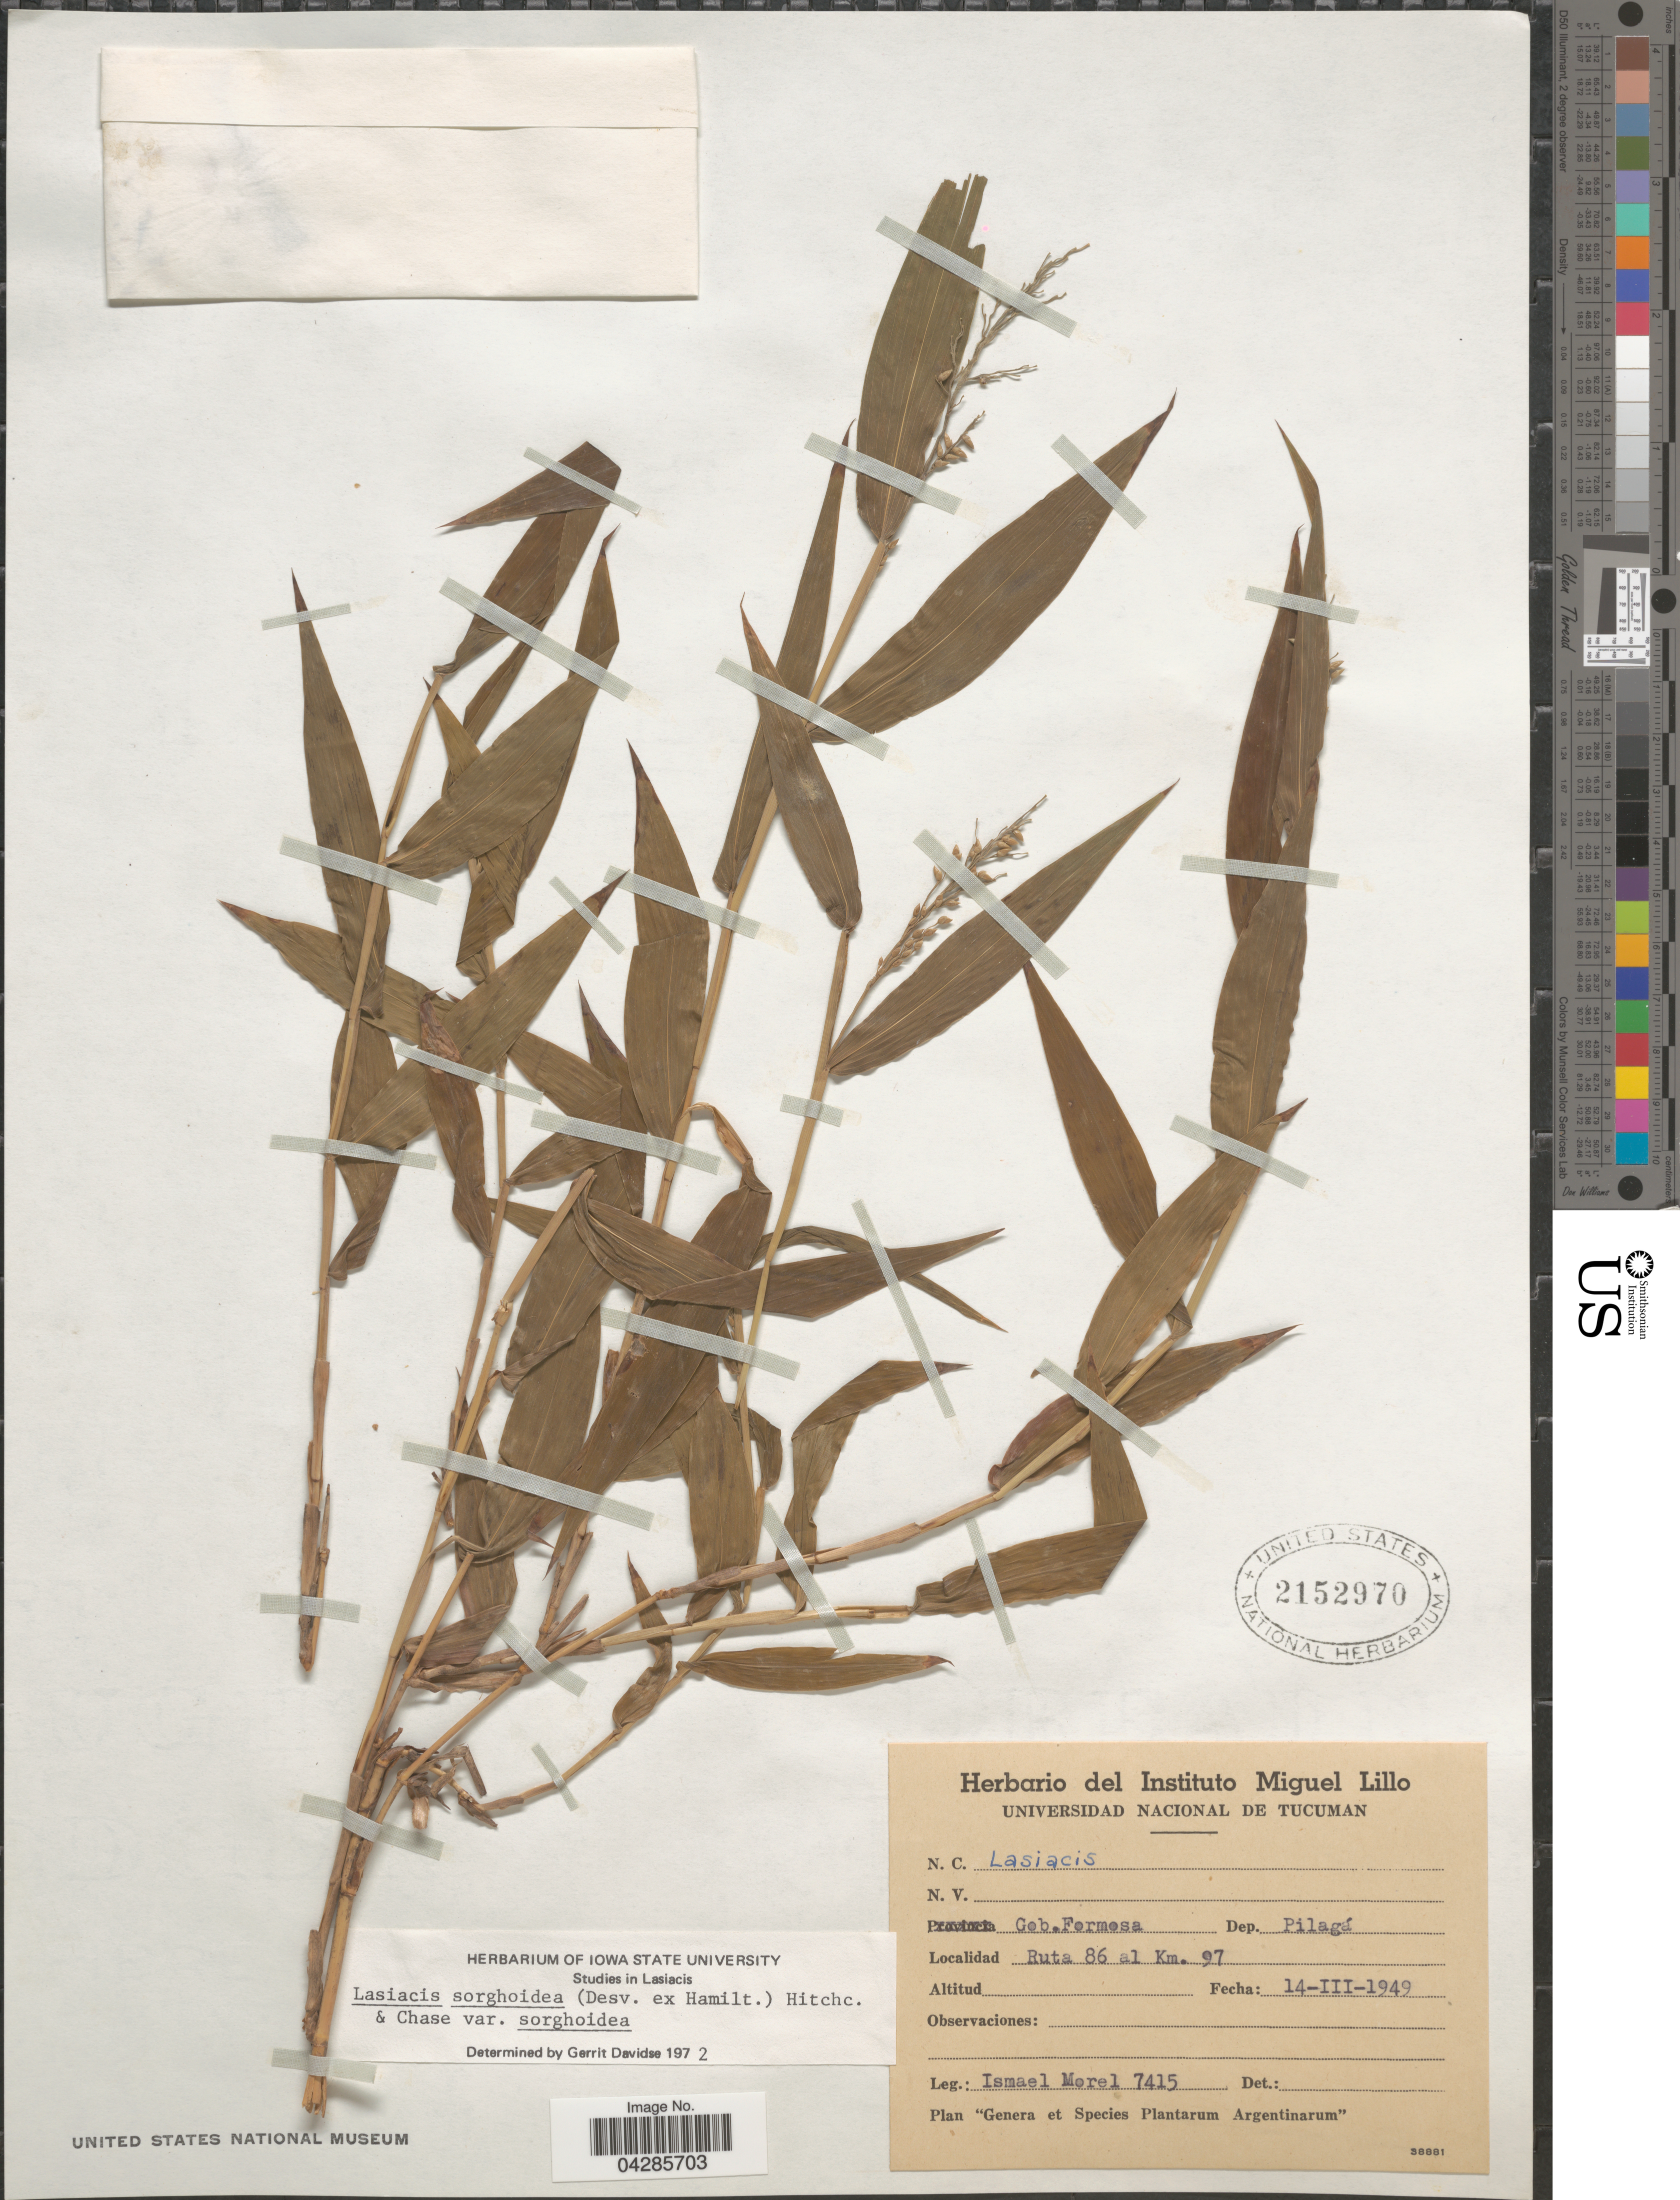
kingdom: Plantae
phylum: Tracheophyta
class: Liliopsida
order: Poales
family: Poaceae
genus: Lasiacis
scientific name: Lasiacis sorghoidea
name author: (Desv. ex Ham.) Hitchc. & Chase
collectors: I. Morel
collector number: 7415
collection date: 1949-03-14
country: Argentina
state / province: Formosa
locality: Gob. Formosa. Dep. Pilagá. Ruta 86 al Km. 97.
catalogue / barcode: US 2152970